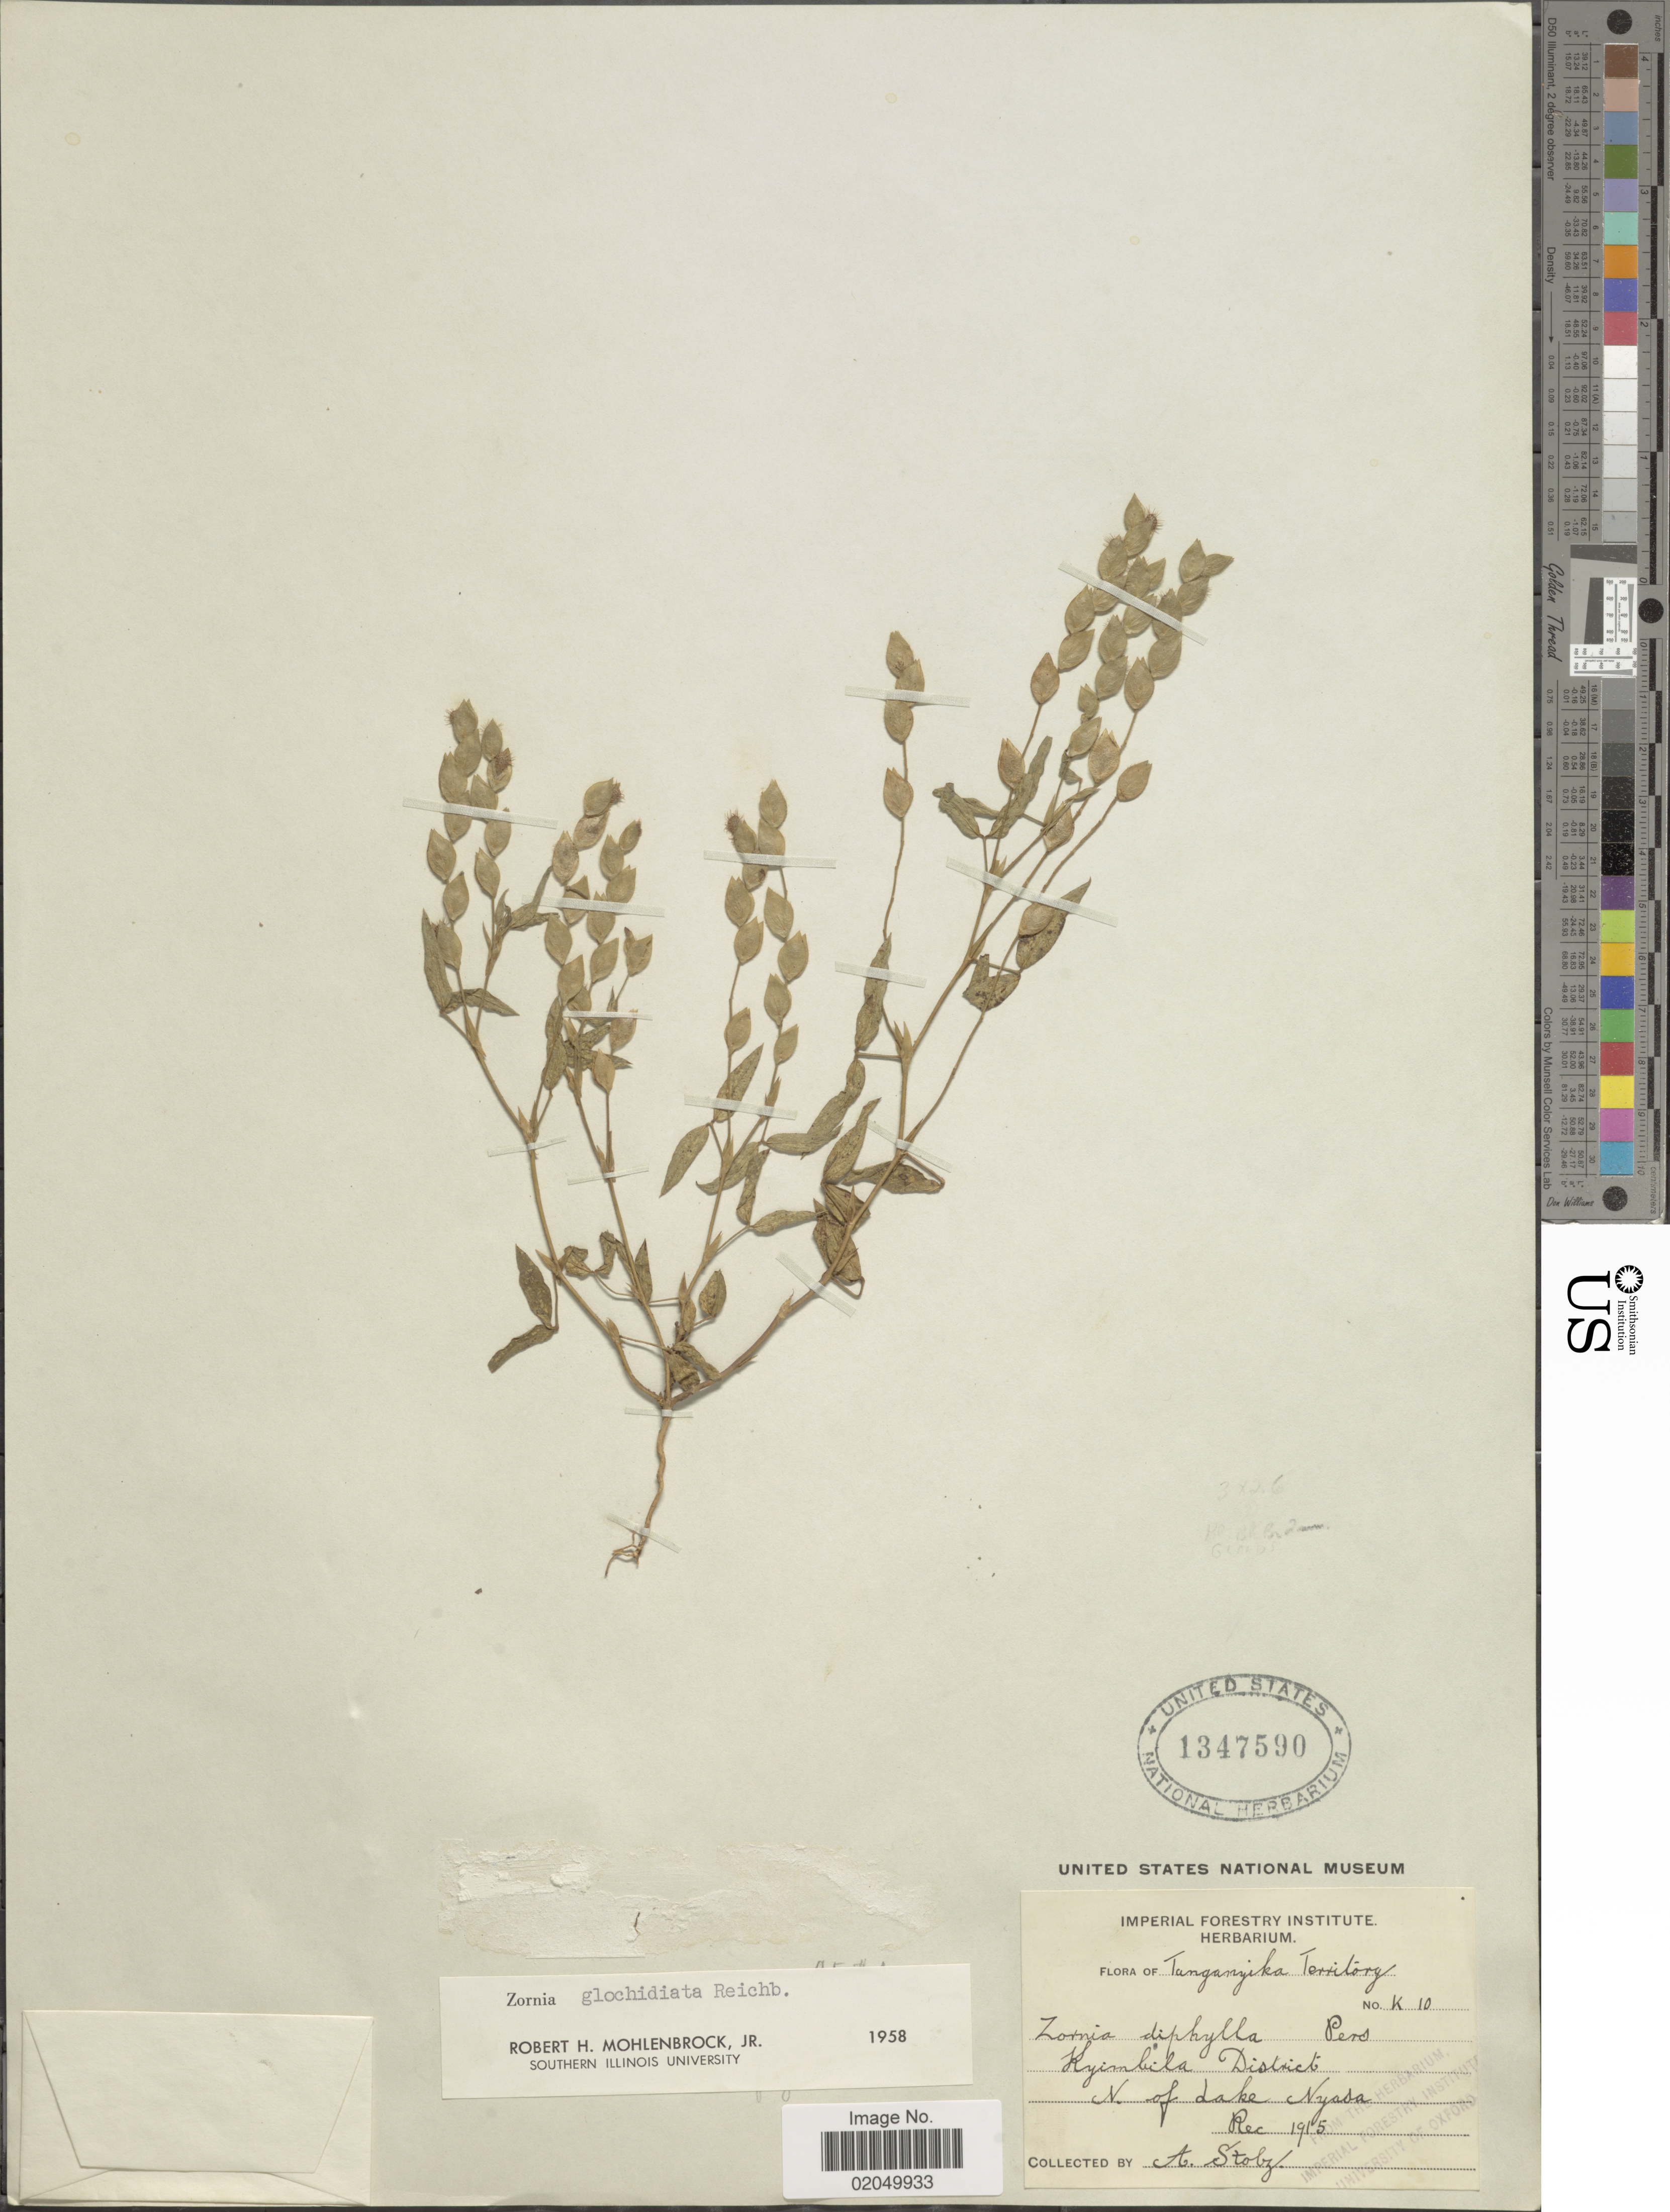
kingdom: Plantae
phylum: Tracheophyta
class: Magnoliopsida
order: Fabales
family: Fabaceae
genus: Zornia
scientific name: Zornia glochidiata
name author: Rchb. ex DC.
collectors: A. Stolz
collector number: K10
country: Tanzania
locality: Tanganyika Territory, Kyimbila District, N of Lake Nyasa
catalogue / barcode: US 1347590